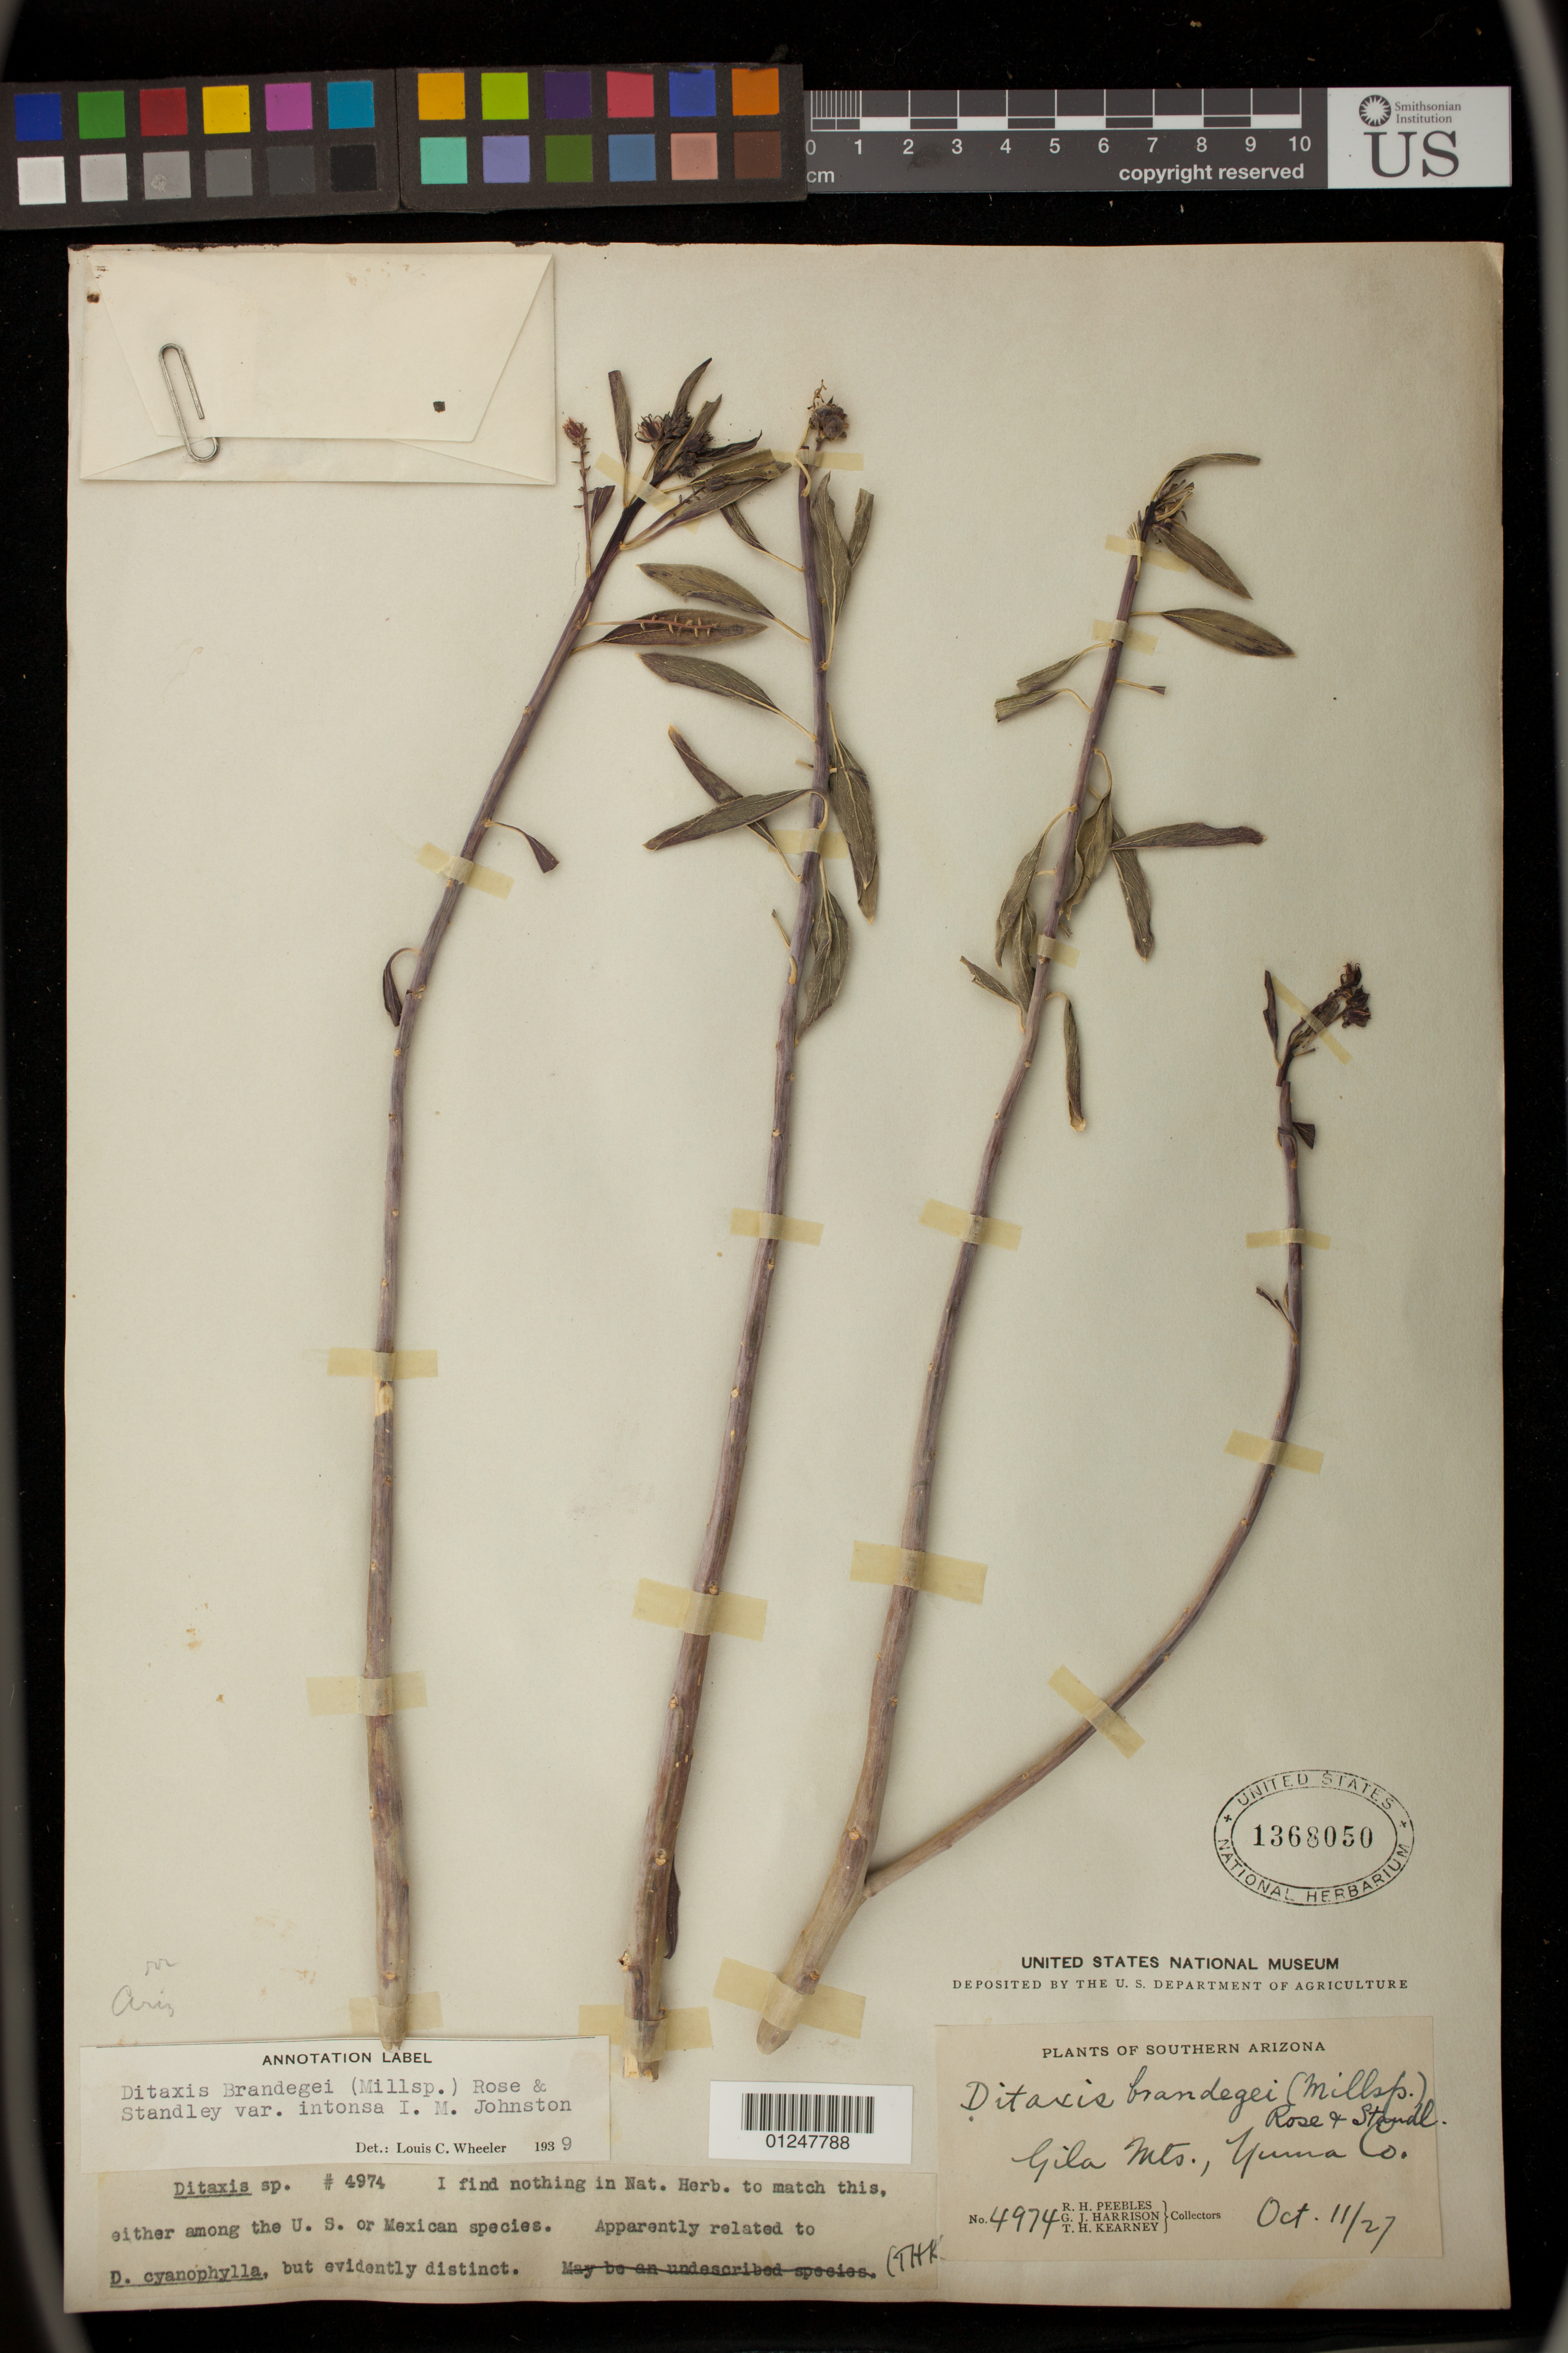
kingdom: Plantae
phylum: Tracheophyta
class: Magnoliopsida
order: Malpighiales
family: Euphorbiaceae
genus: Argythamnia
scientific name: Argythamnia brandegeei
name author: Millsp.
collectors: R. H. Peebles, G. J. Harrison & T. H. Kearney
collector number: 4974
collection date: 1927-10-11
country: United States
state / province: Arizona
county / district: Yuma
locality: Gila Mts.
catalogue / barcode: US 1368050